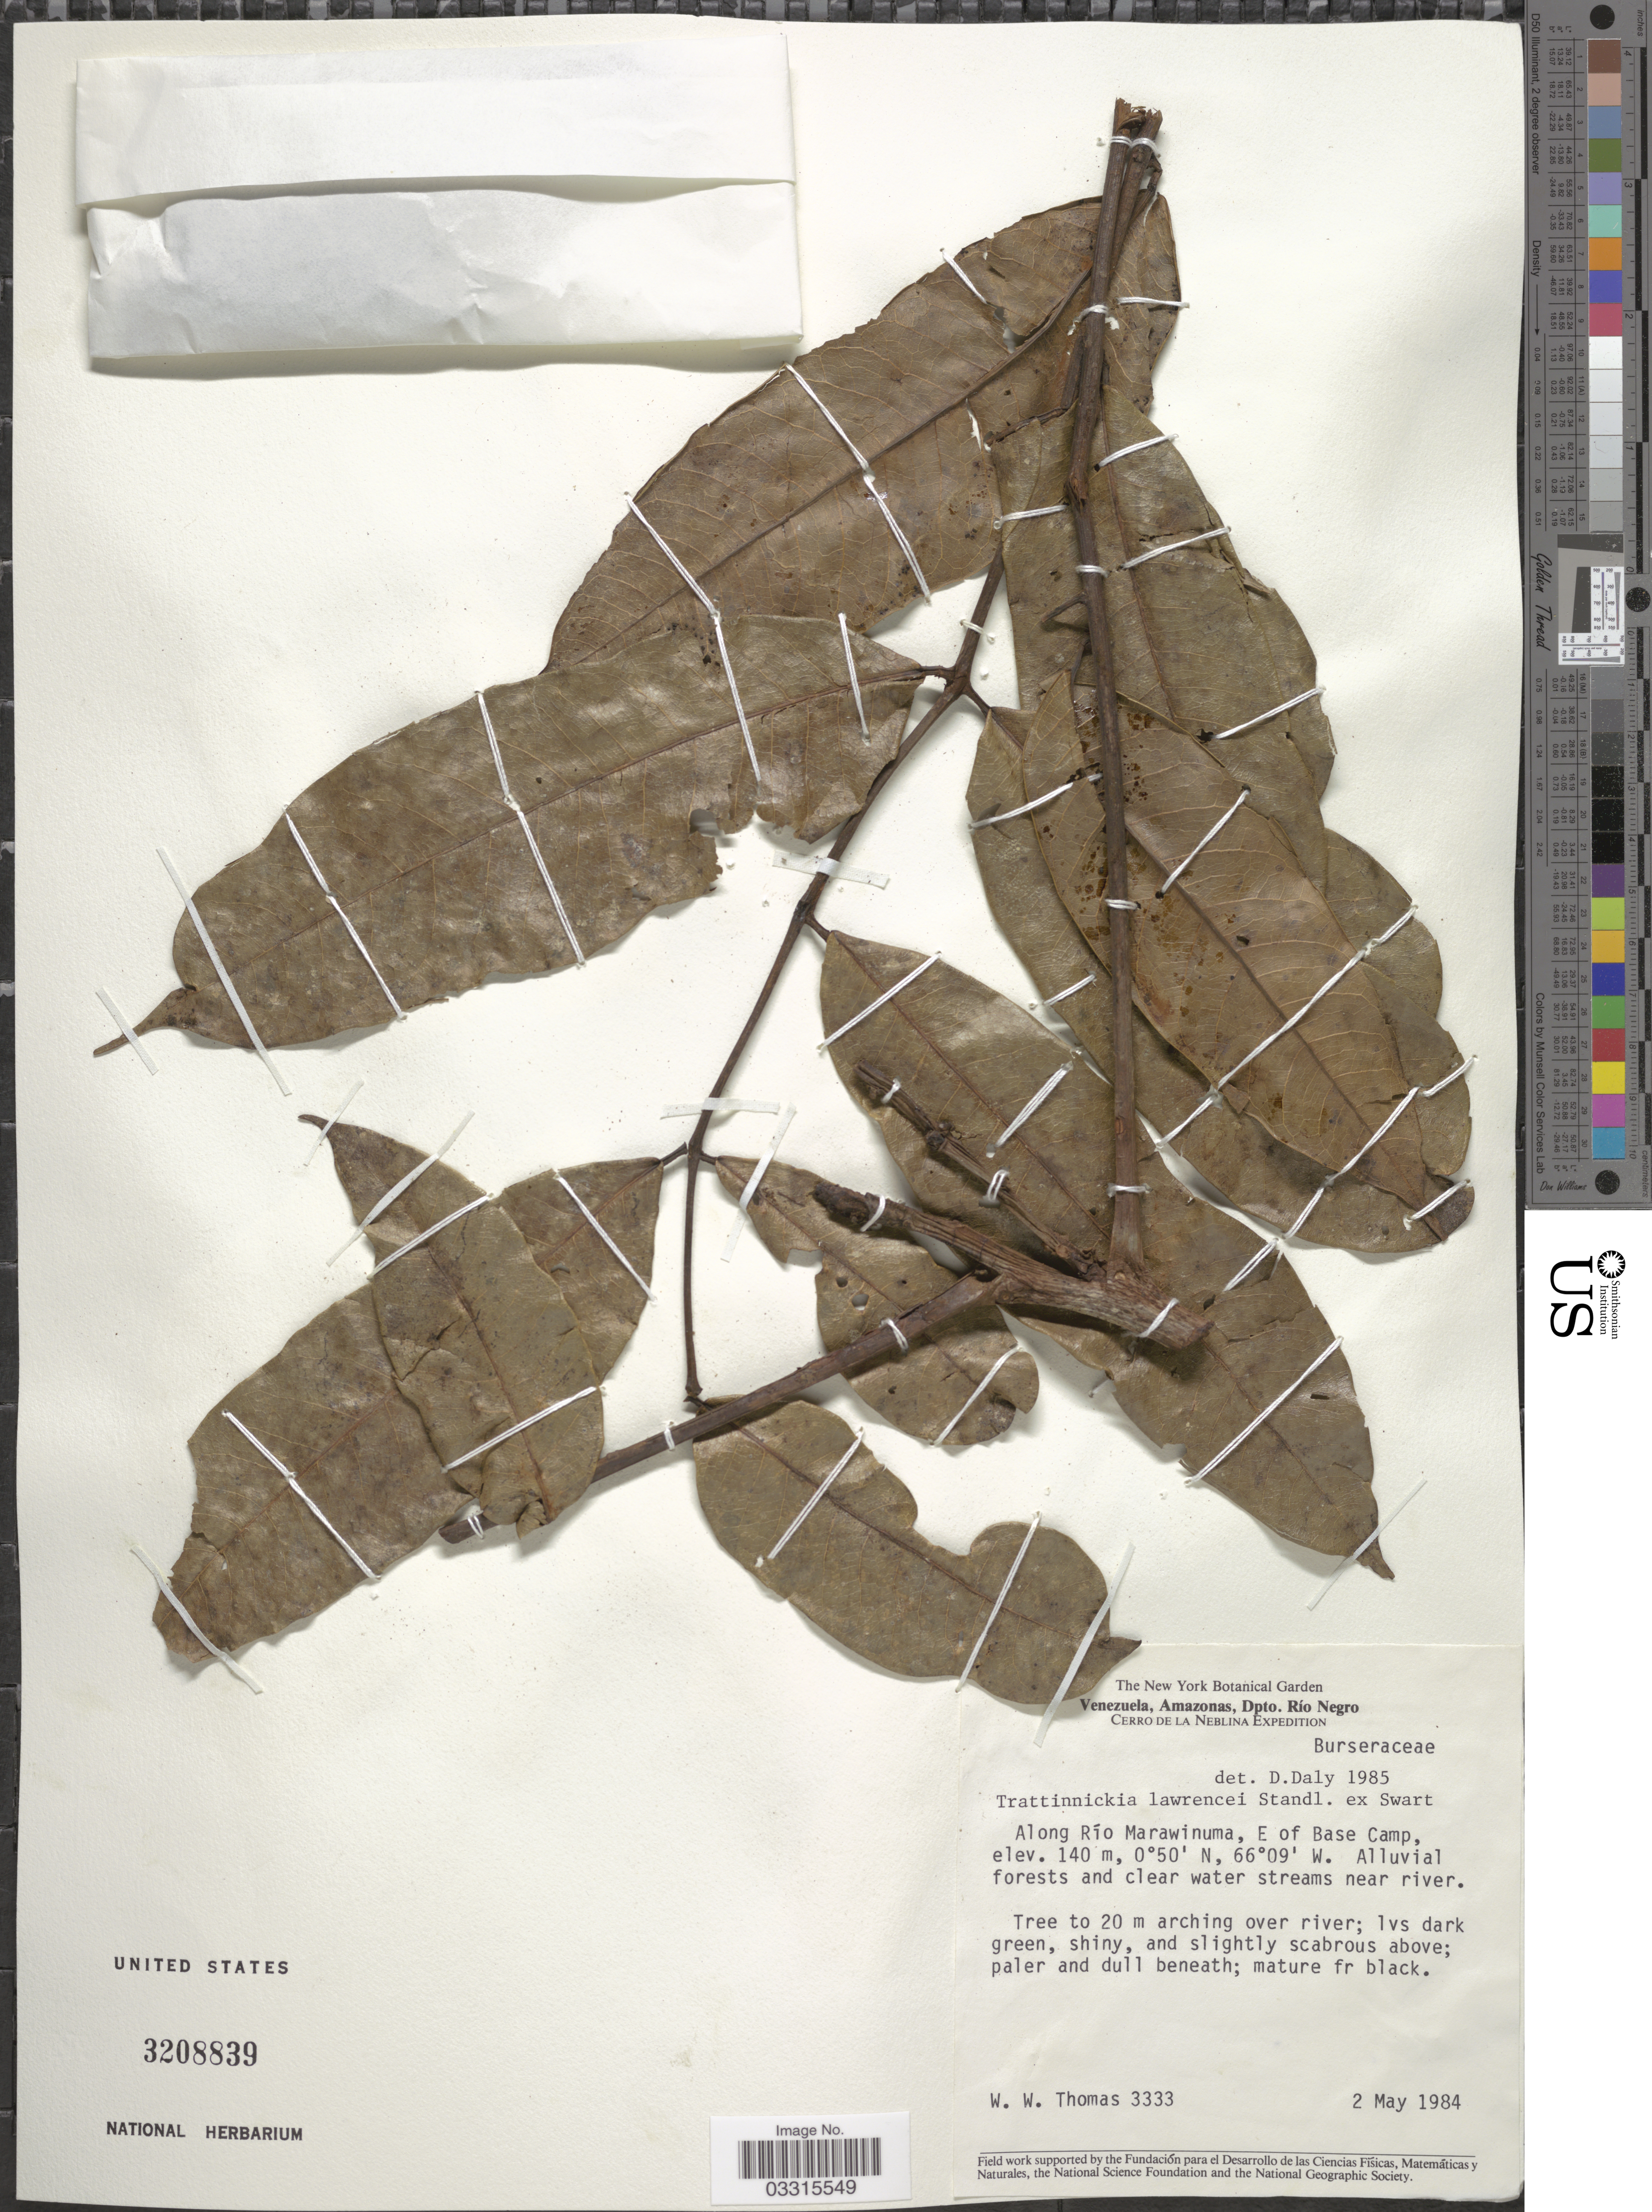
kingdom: Plantae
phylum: Tracheophyta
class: Magnoliopsida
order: Sapindales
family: Burseraceae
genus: Trattinnickia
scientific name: Trattinnickia lawrancei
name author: Standl. ex Swart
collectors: W. Thomas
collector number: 3333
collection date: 1984-05-02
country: Venezuela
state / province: Amazonas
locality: Dpto. Río Negro. Cerro de la Neblina. Along Río Marawinuma, E of Base Camp.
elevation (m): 140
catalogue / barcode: US 3208839